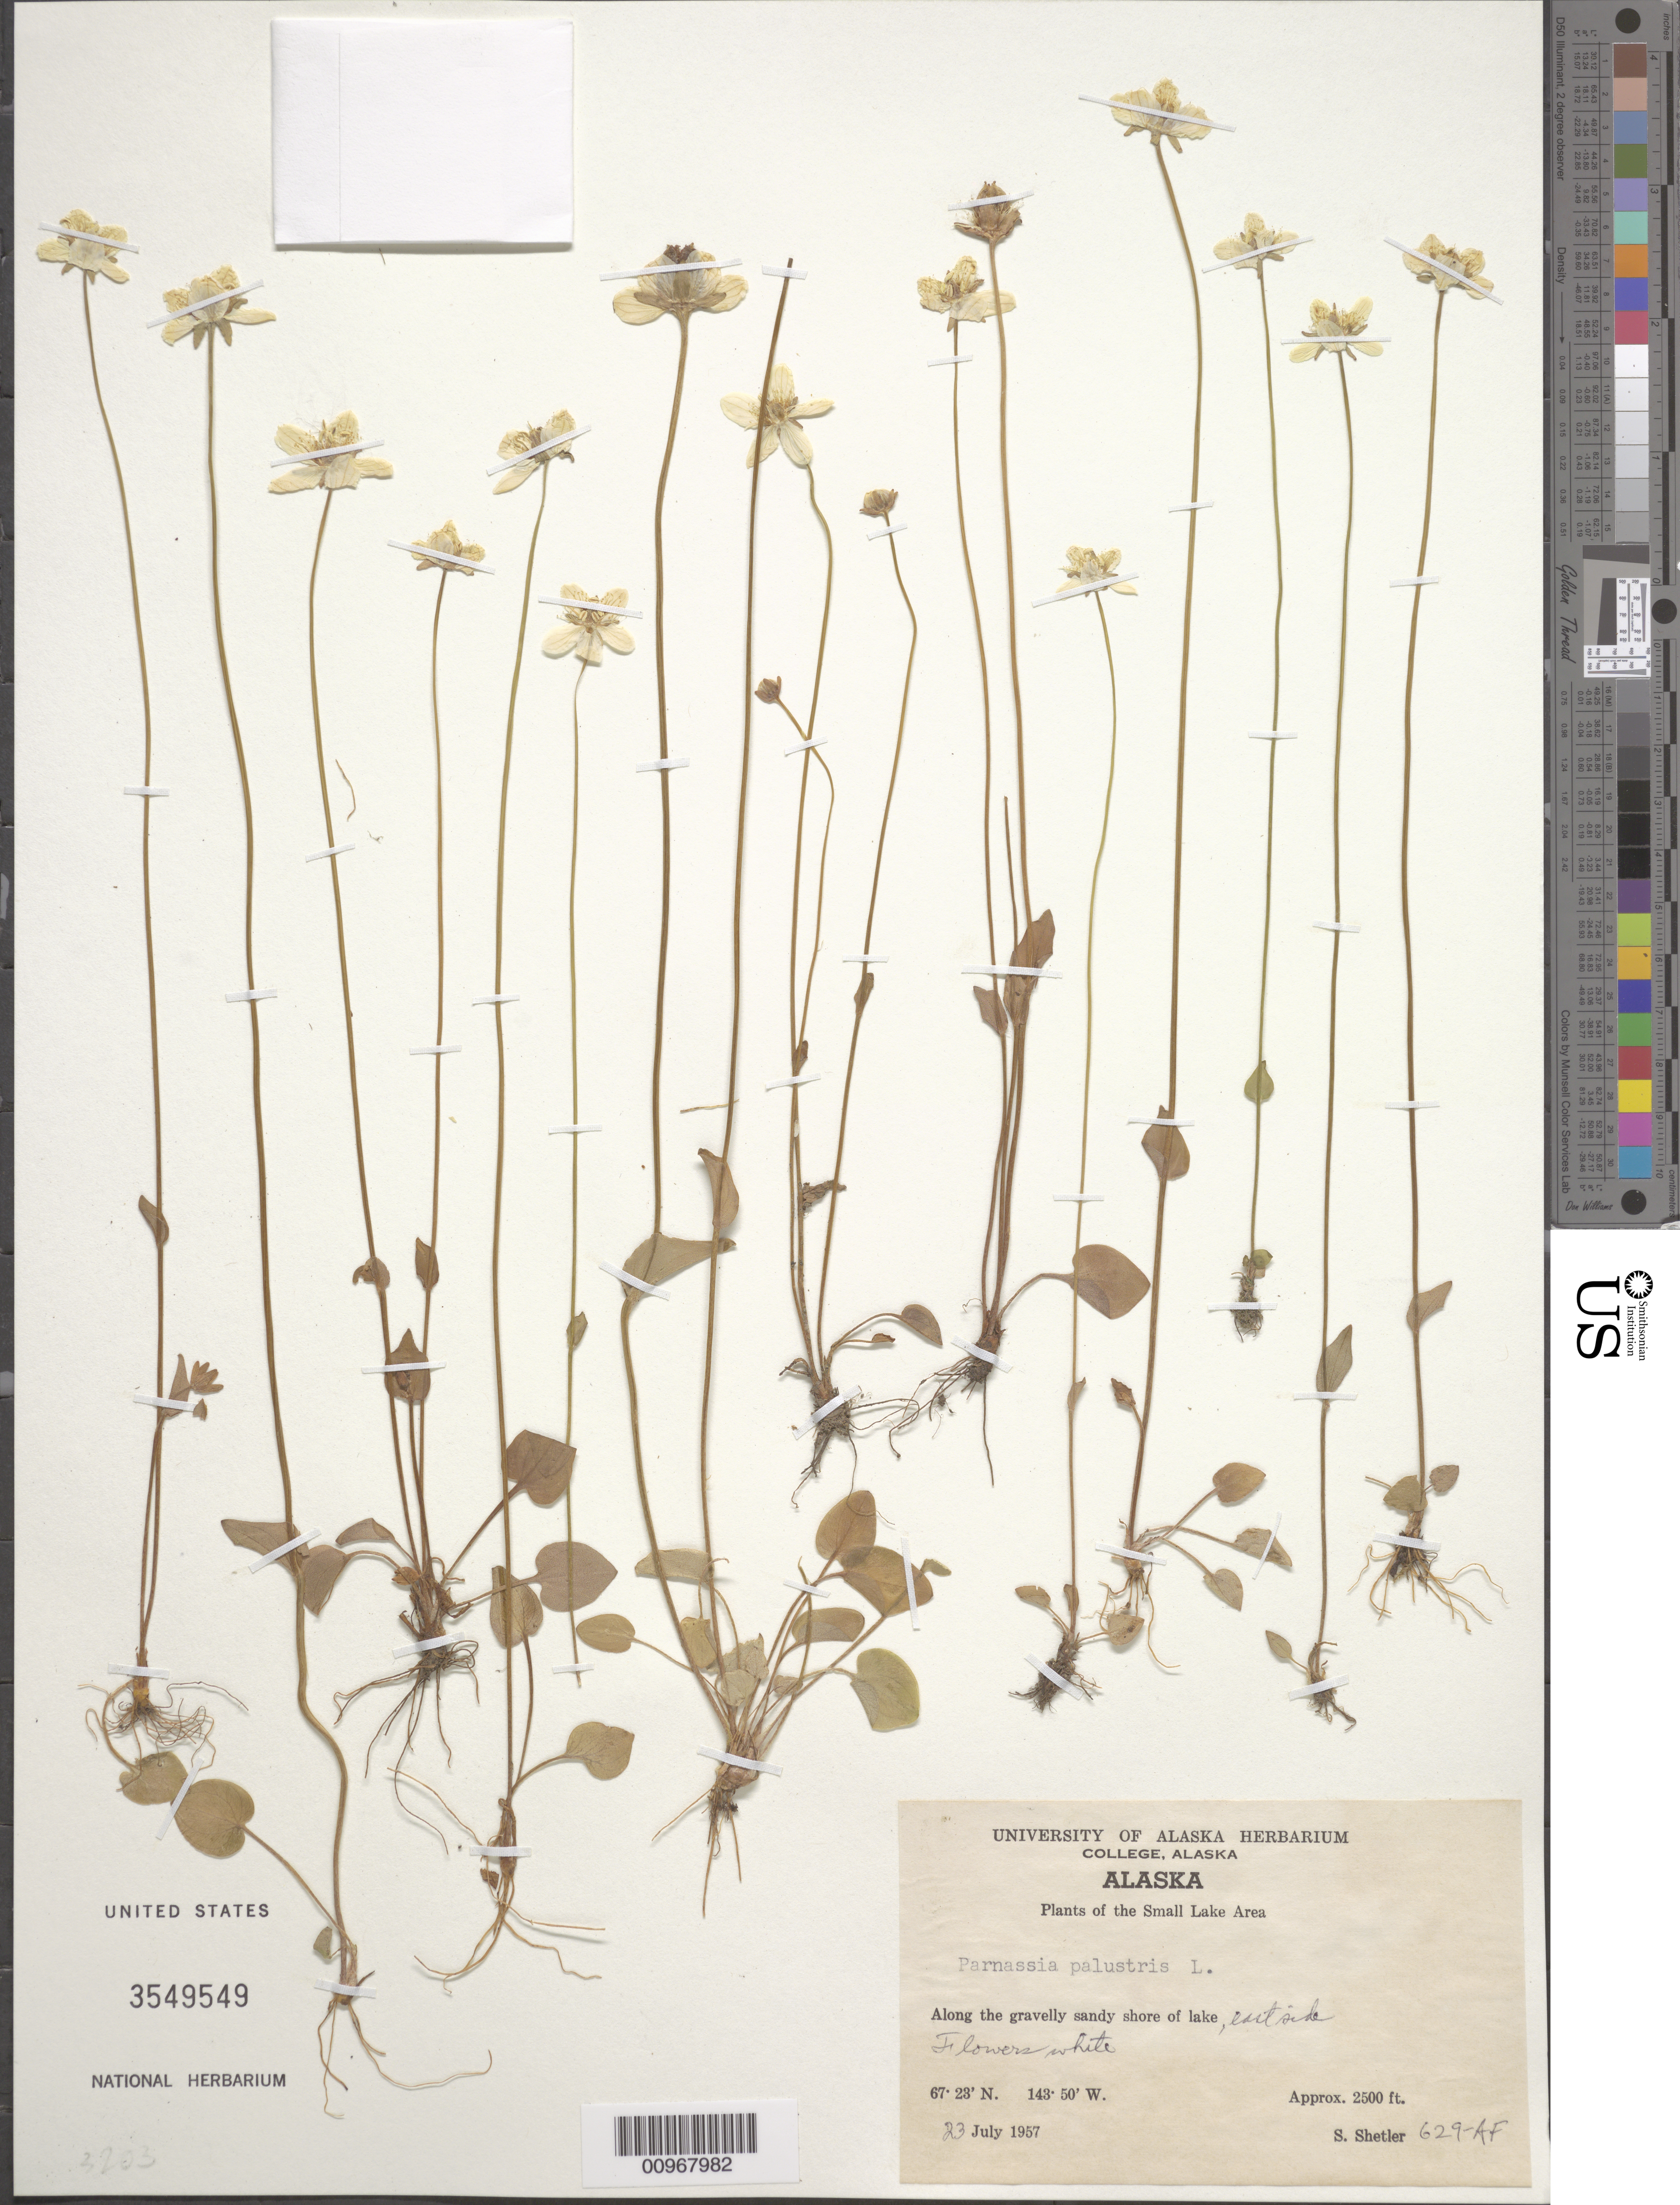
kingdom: Plantae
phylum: Tracheophyta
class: Magnoliopsida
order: Celastrales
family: Parnassiaceae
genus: Parnassia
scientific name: Parnassia palustris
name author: L.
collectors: S. Shetler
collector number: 629-AF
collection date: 1957-07-23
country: United States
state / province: Alaska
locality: The Small Lake Area. East side of lake.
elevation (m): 762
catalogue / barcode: US 3549549